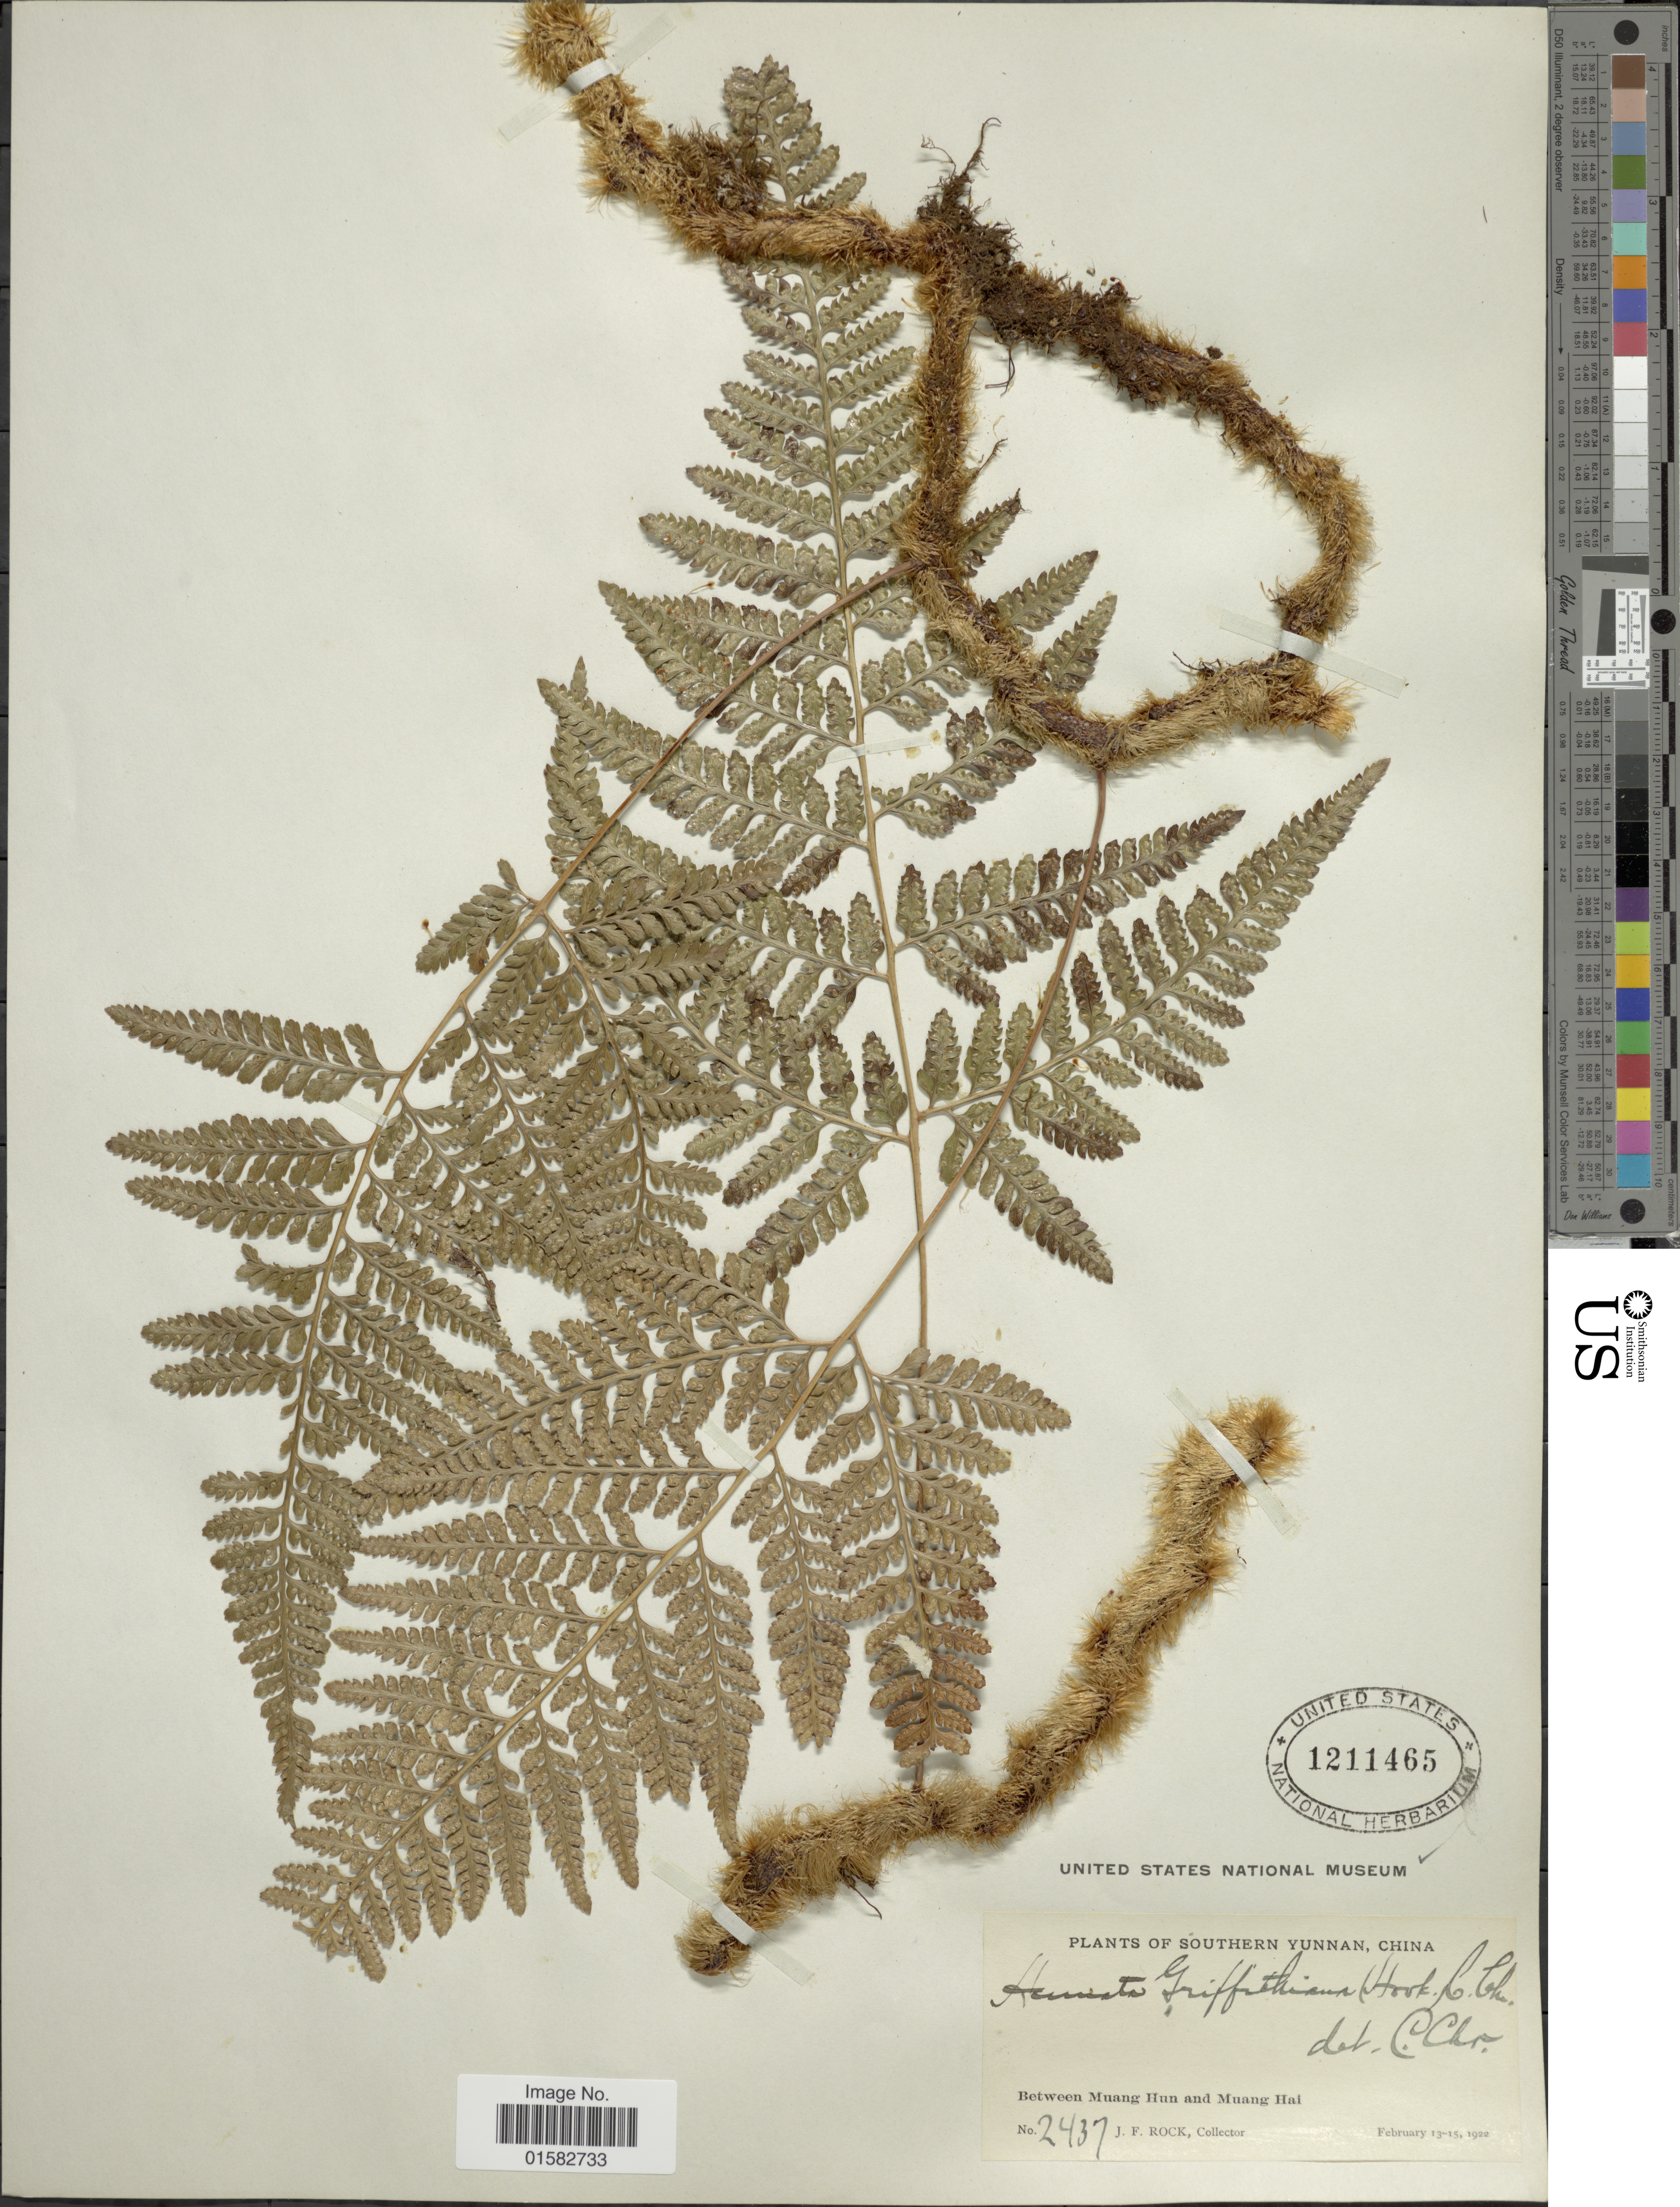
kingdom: Plantae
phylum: Tracheophyta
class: Polypodiopsida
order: Polypodiales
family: Davalliaceae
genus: Davallia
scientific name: Davallia griffithiana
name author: Hook.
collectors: J. Rock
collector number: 2437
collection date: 1922-02-13/1922-02-15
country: China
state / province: Yunnan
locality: Southern Yunnanm China, between Muang Hun and Muang Hai.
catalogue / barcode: US 1211465